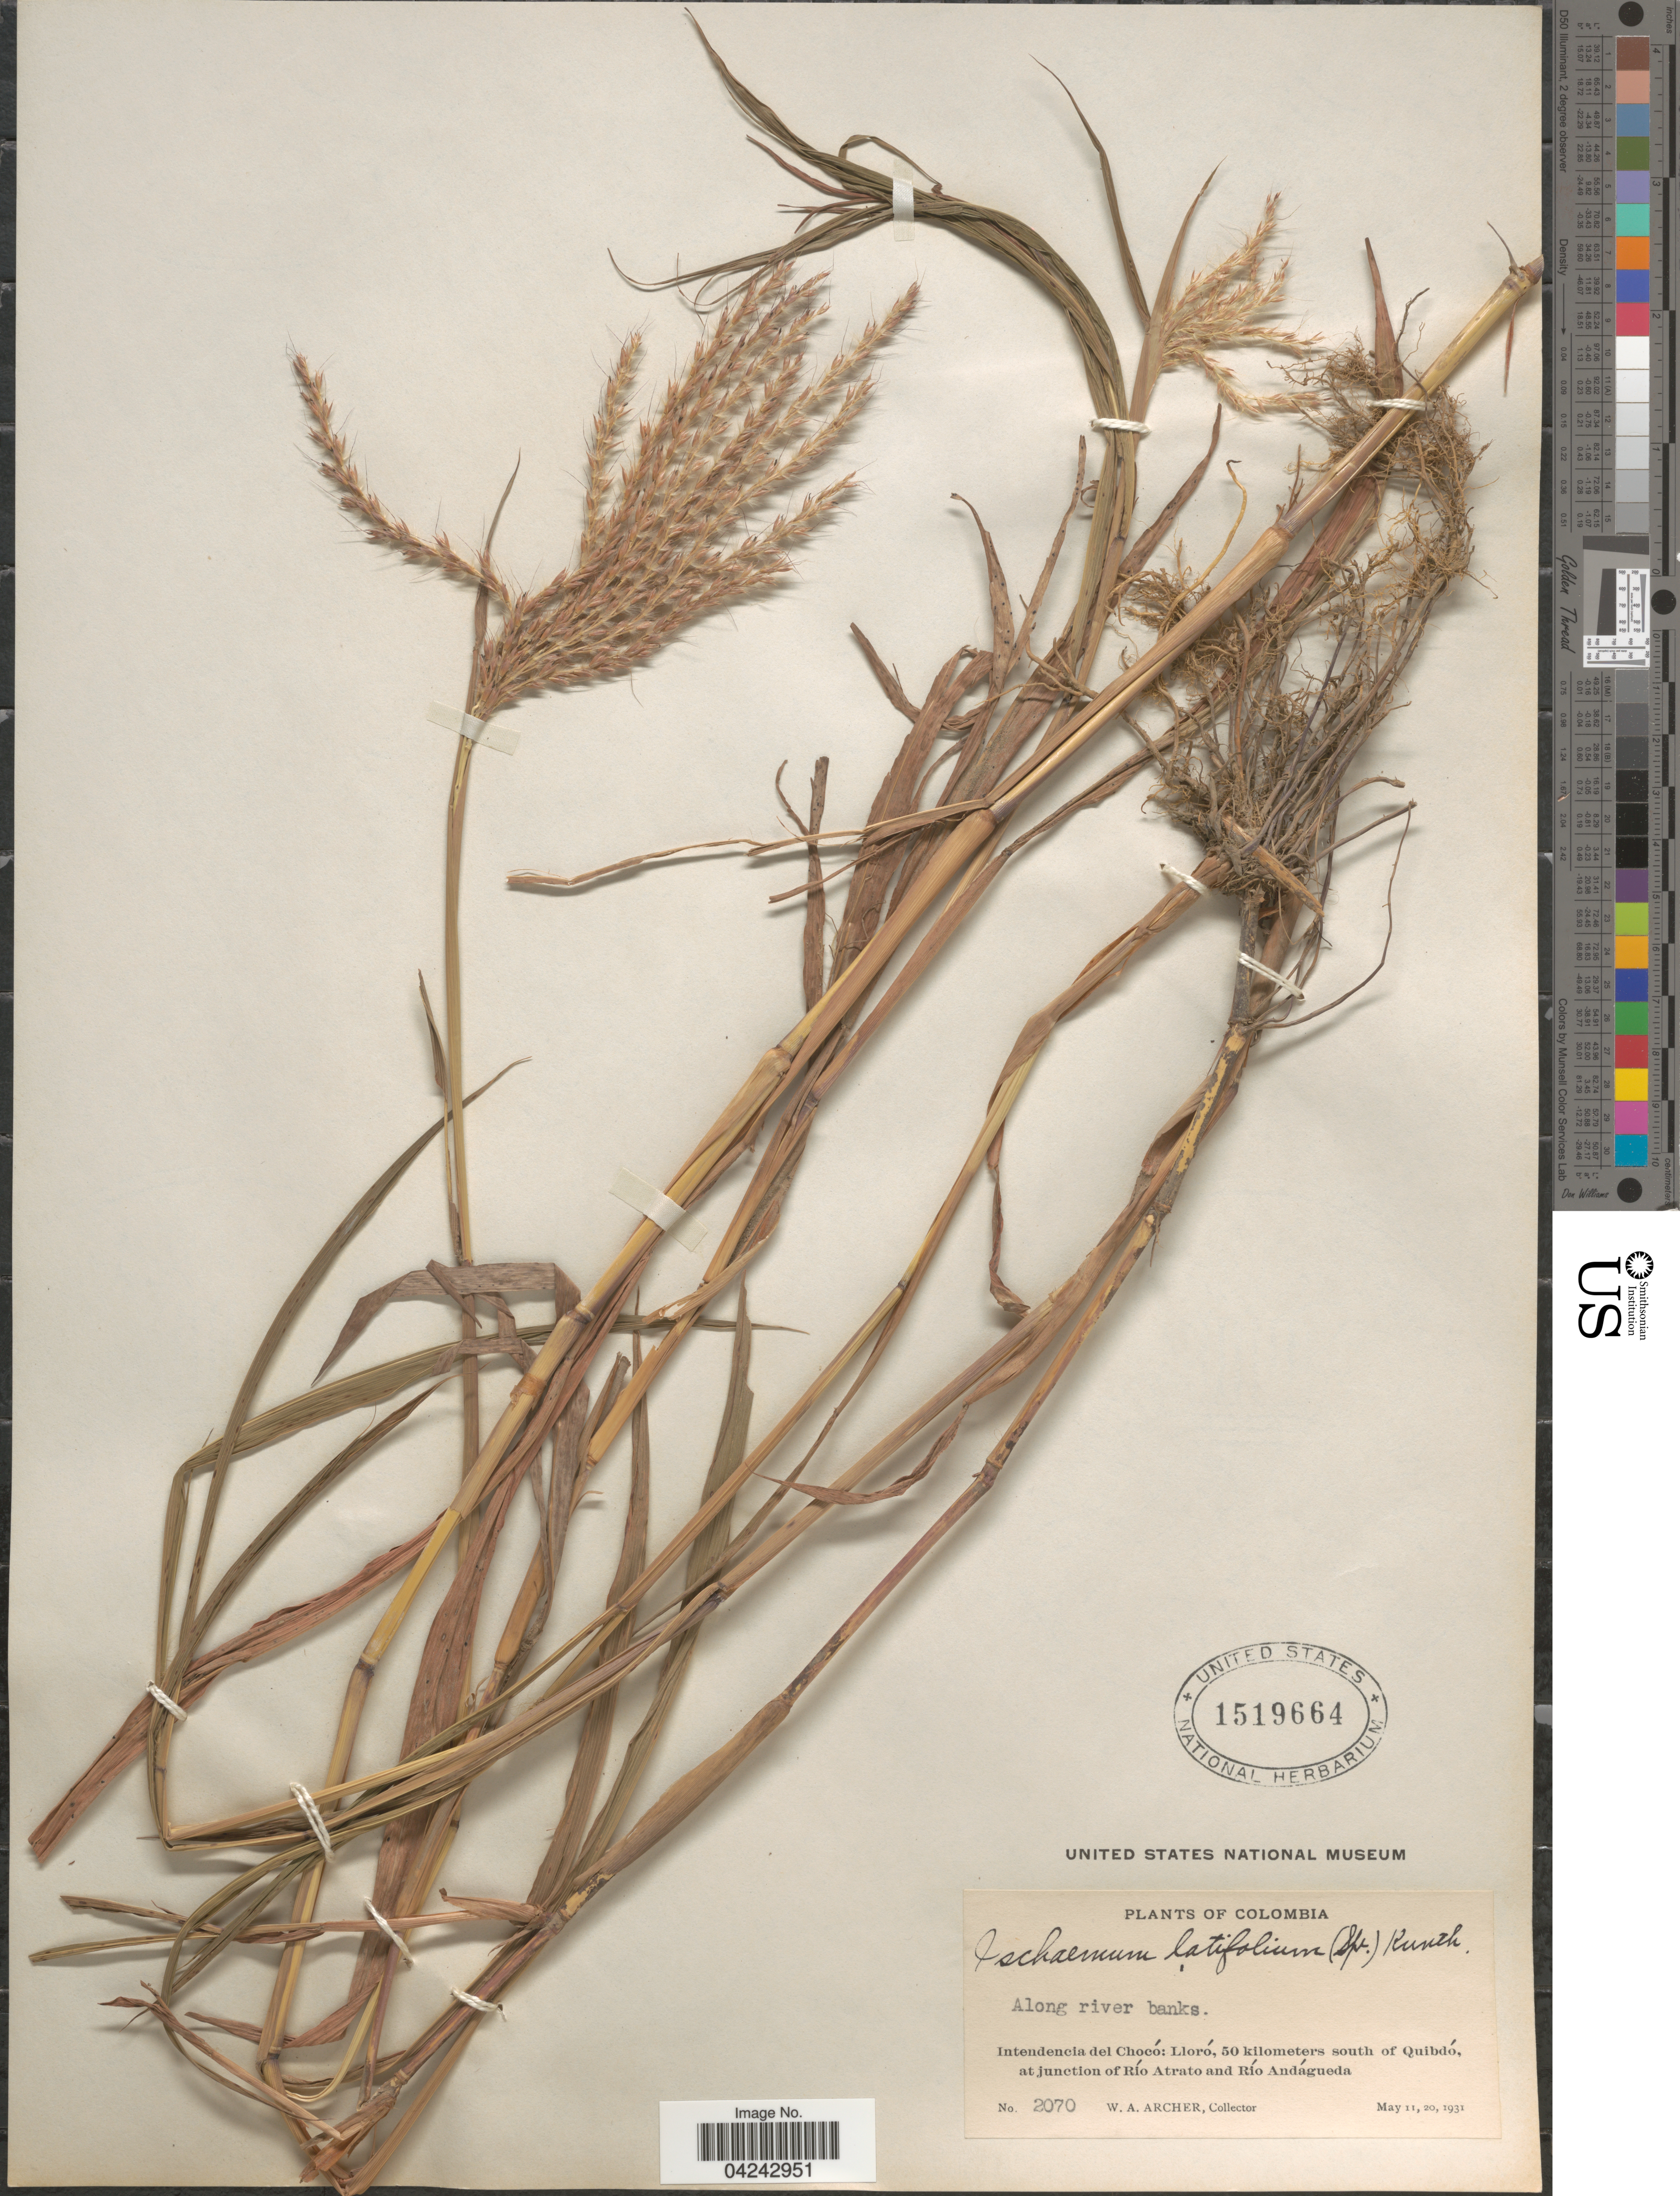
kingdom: Plantae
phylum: Tracheophyta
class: Liliopsida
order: Poales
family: Poaceae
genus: Ischaemum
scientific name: Ischaemum latifolium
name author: (Spreng.) Kunth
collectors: W. Archer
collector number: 2070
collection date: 1931-05-11/1931-05-20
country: Colombia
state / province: Chocó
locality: Intendencia del Chocó: Lloró, 50 kilometers south of Quibdó, at junction of Río Atrato and Río Andagueda.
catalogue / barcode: US 1519664